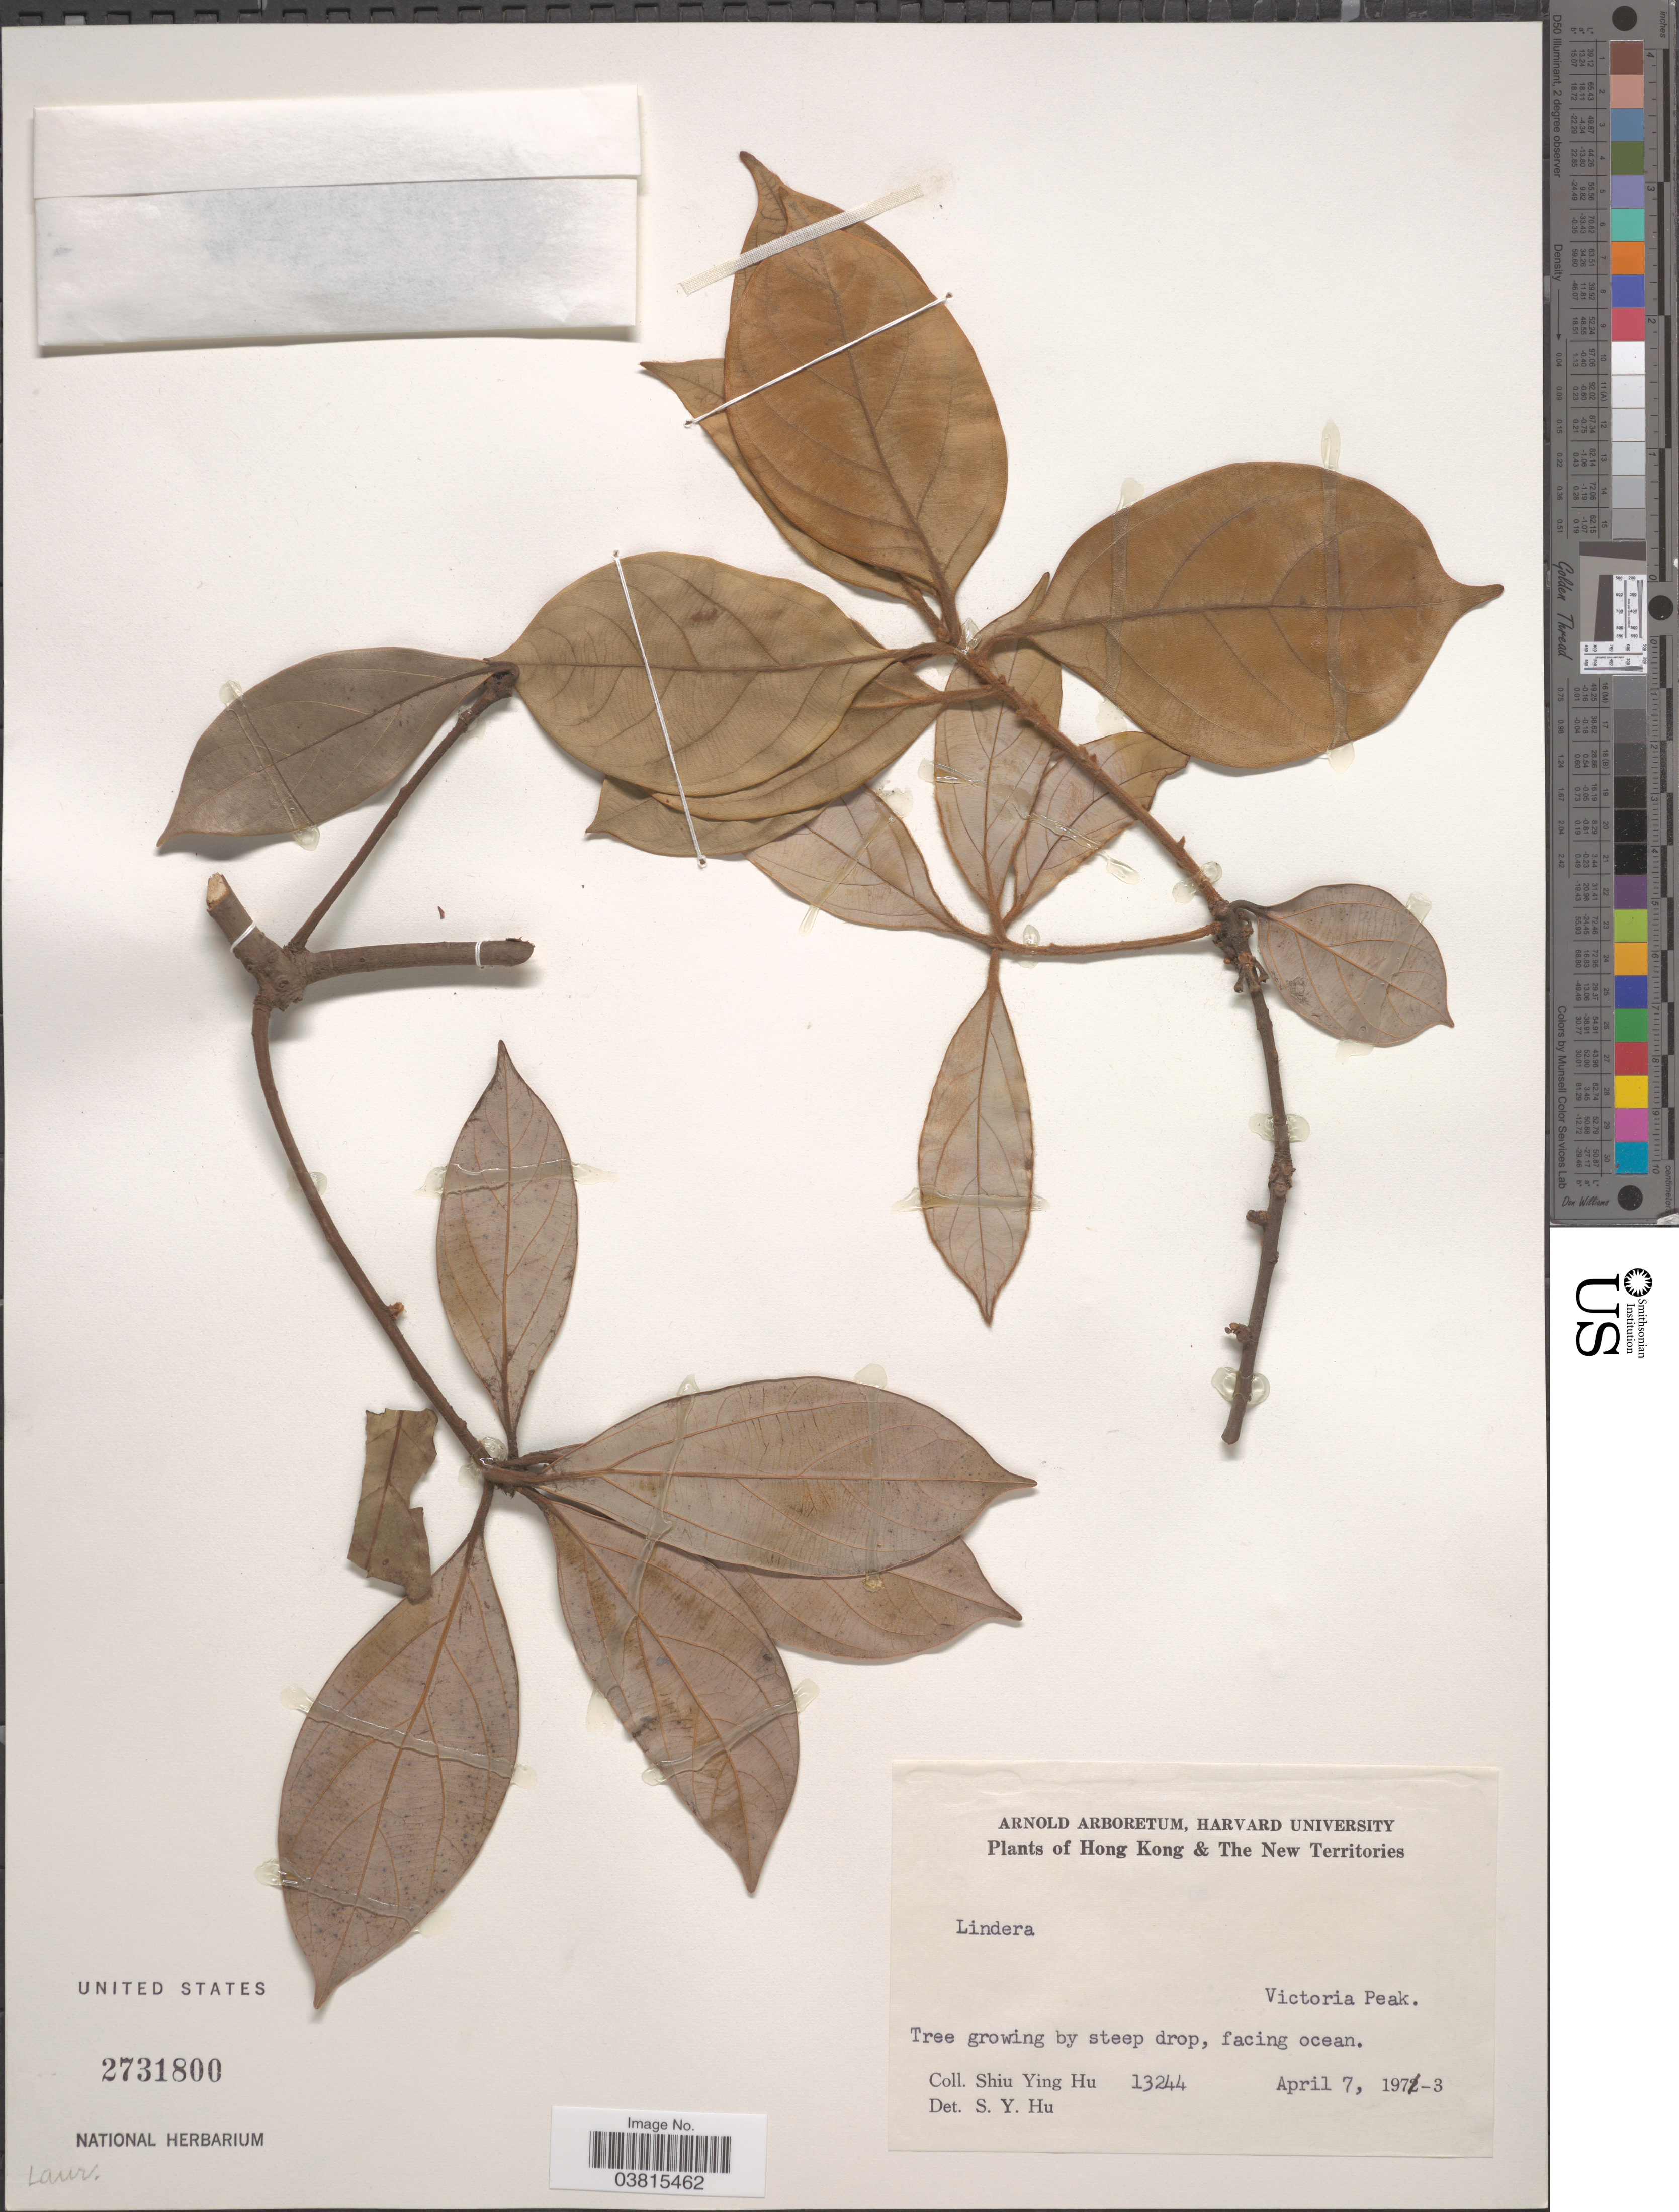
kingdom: Plantae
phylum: Tracheophyta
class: Magnoliopsida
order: Laurales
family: Lauraceae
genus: Lindera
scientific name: Lindera sp.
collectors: S. Y. Hu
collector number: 13244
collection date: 1973-04-07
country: China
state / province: Hong Kong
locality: The New Territories. Victoria Peak. By steep drop, facing ocean.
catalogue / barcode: US 2731800